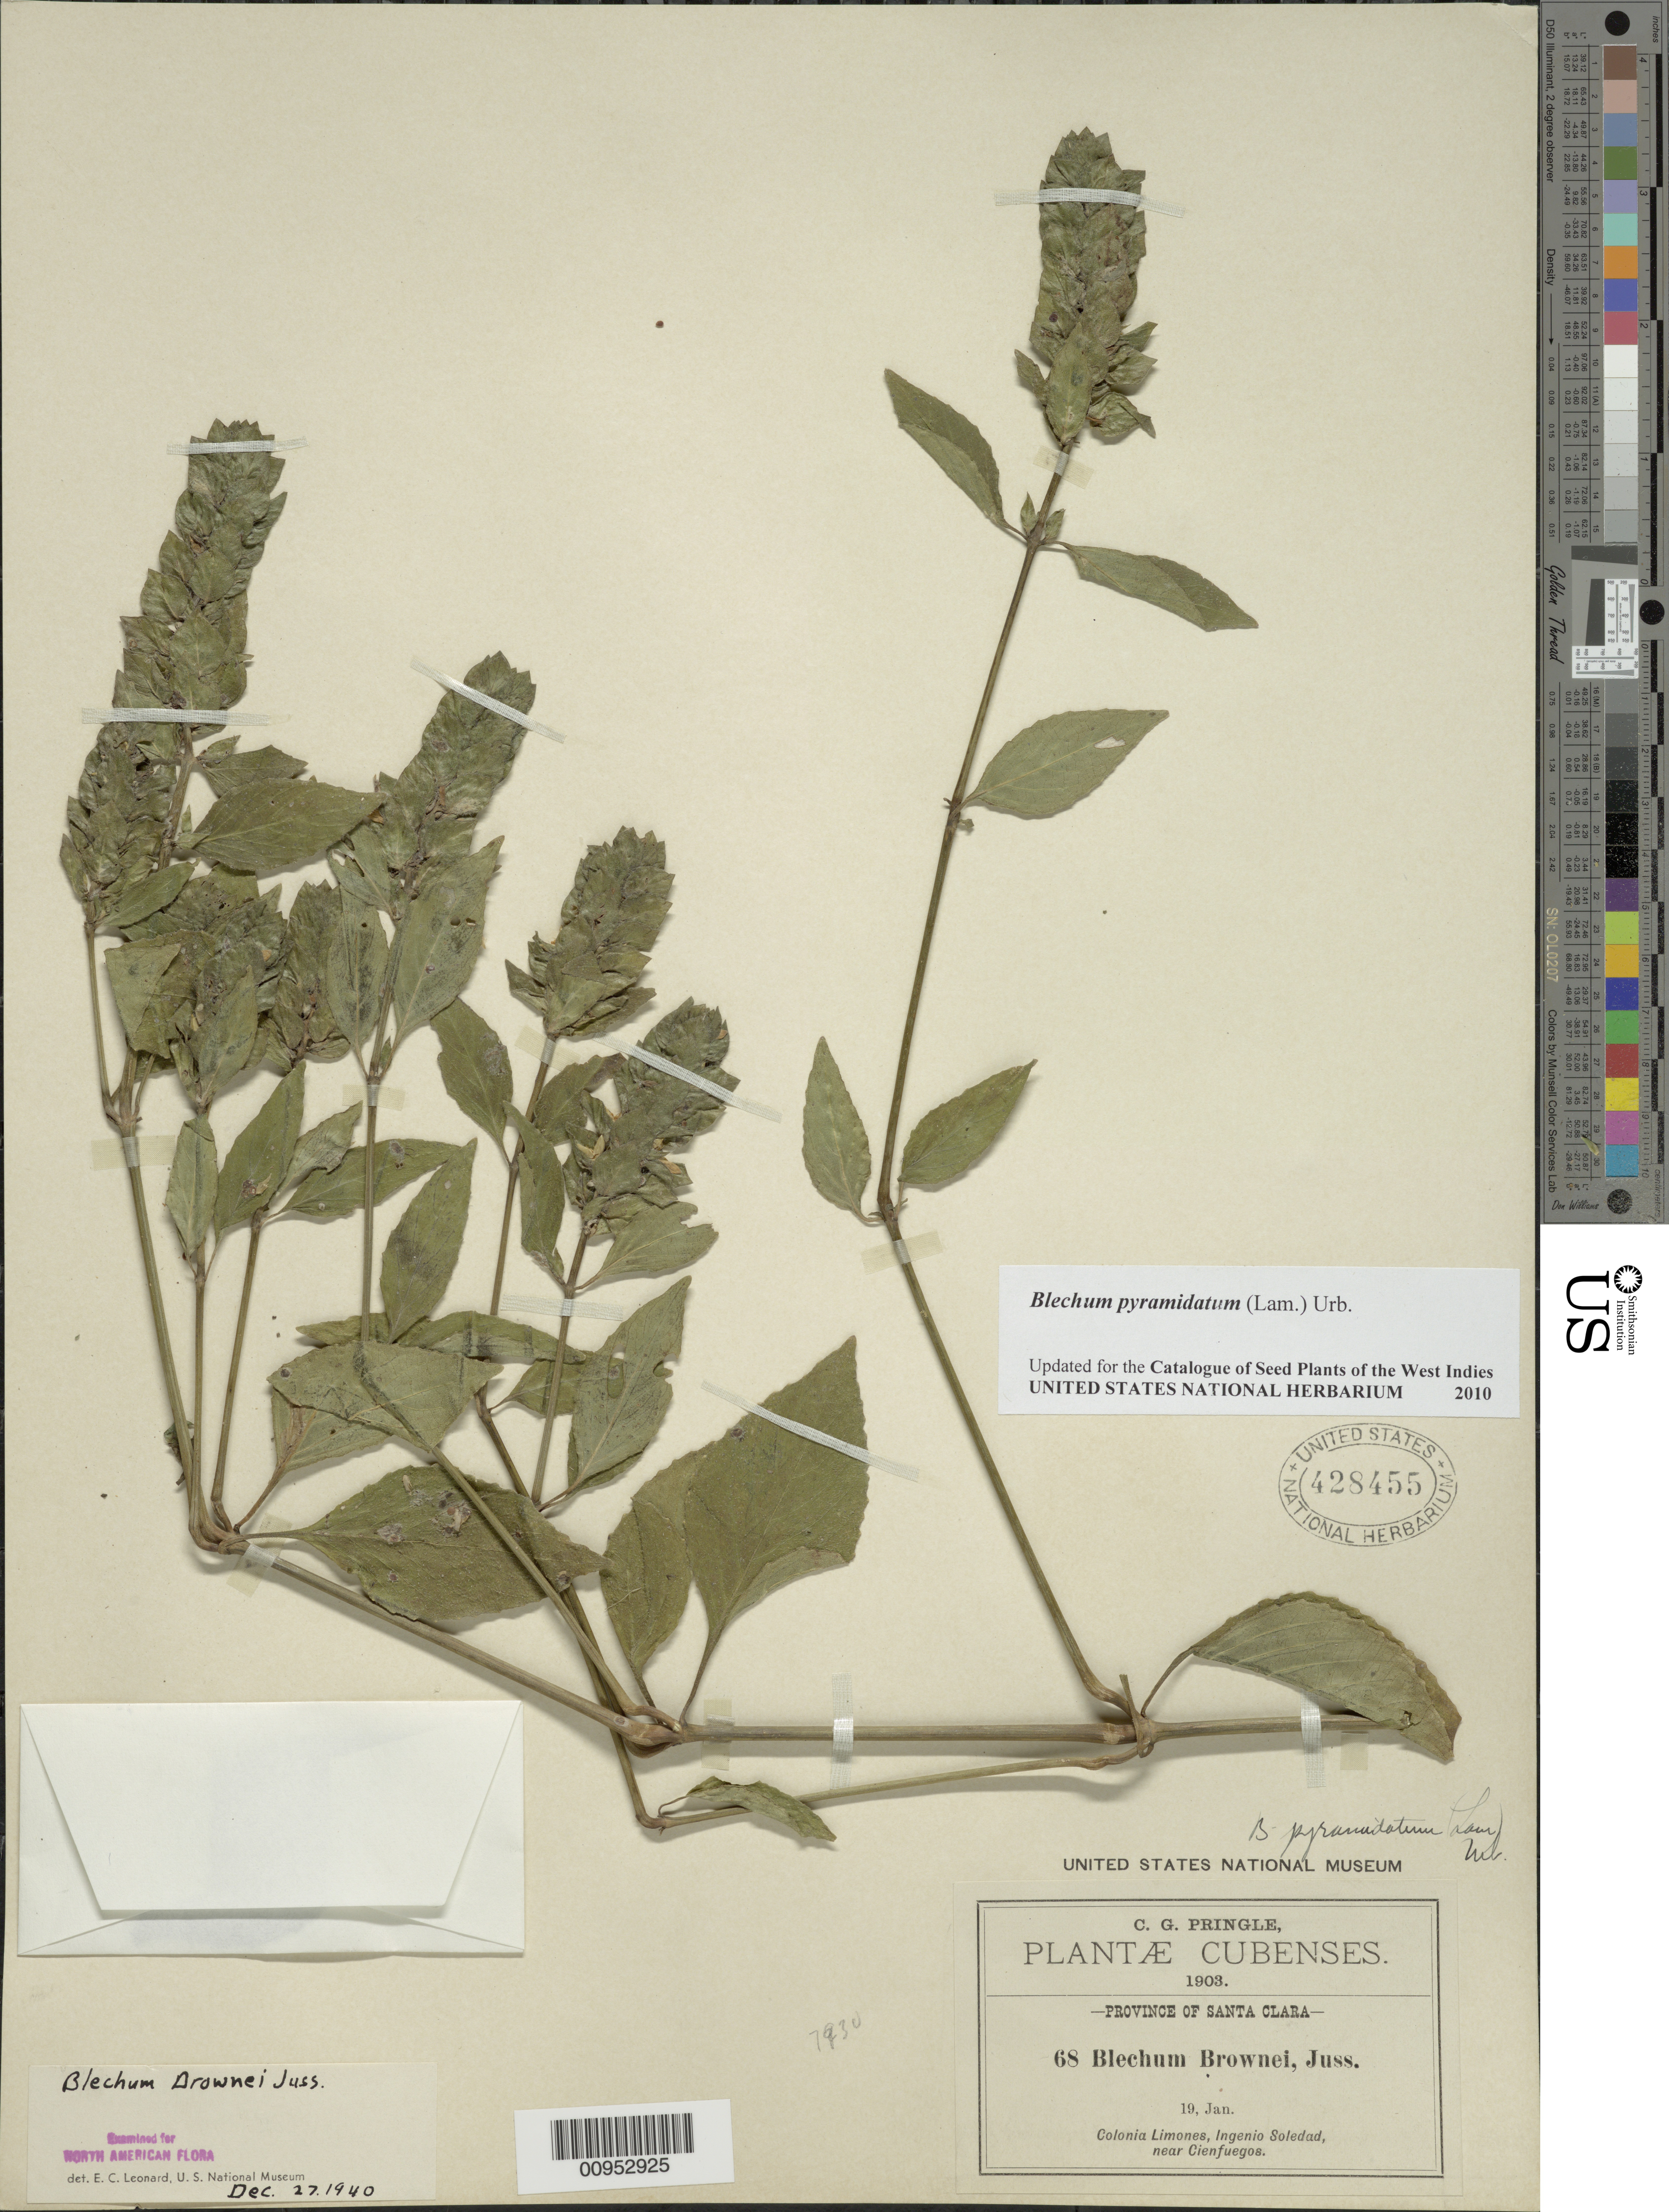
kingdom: Plantae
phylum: Tracheophyta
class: Magnoliopsida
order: Lamiales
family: Acanthaceae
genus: Blechum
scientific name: Blechum pyramidatum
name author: (Lam.) Urb.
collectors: C. G. Pringle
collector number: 68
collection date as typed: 19 Jan 1903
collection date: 1903-01-19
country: Cuba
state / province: Cienfuegos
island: Cuba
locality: Colonia Limones, Ingenio Soledad, near Cienfuegos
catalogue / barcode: US 428455